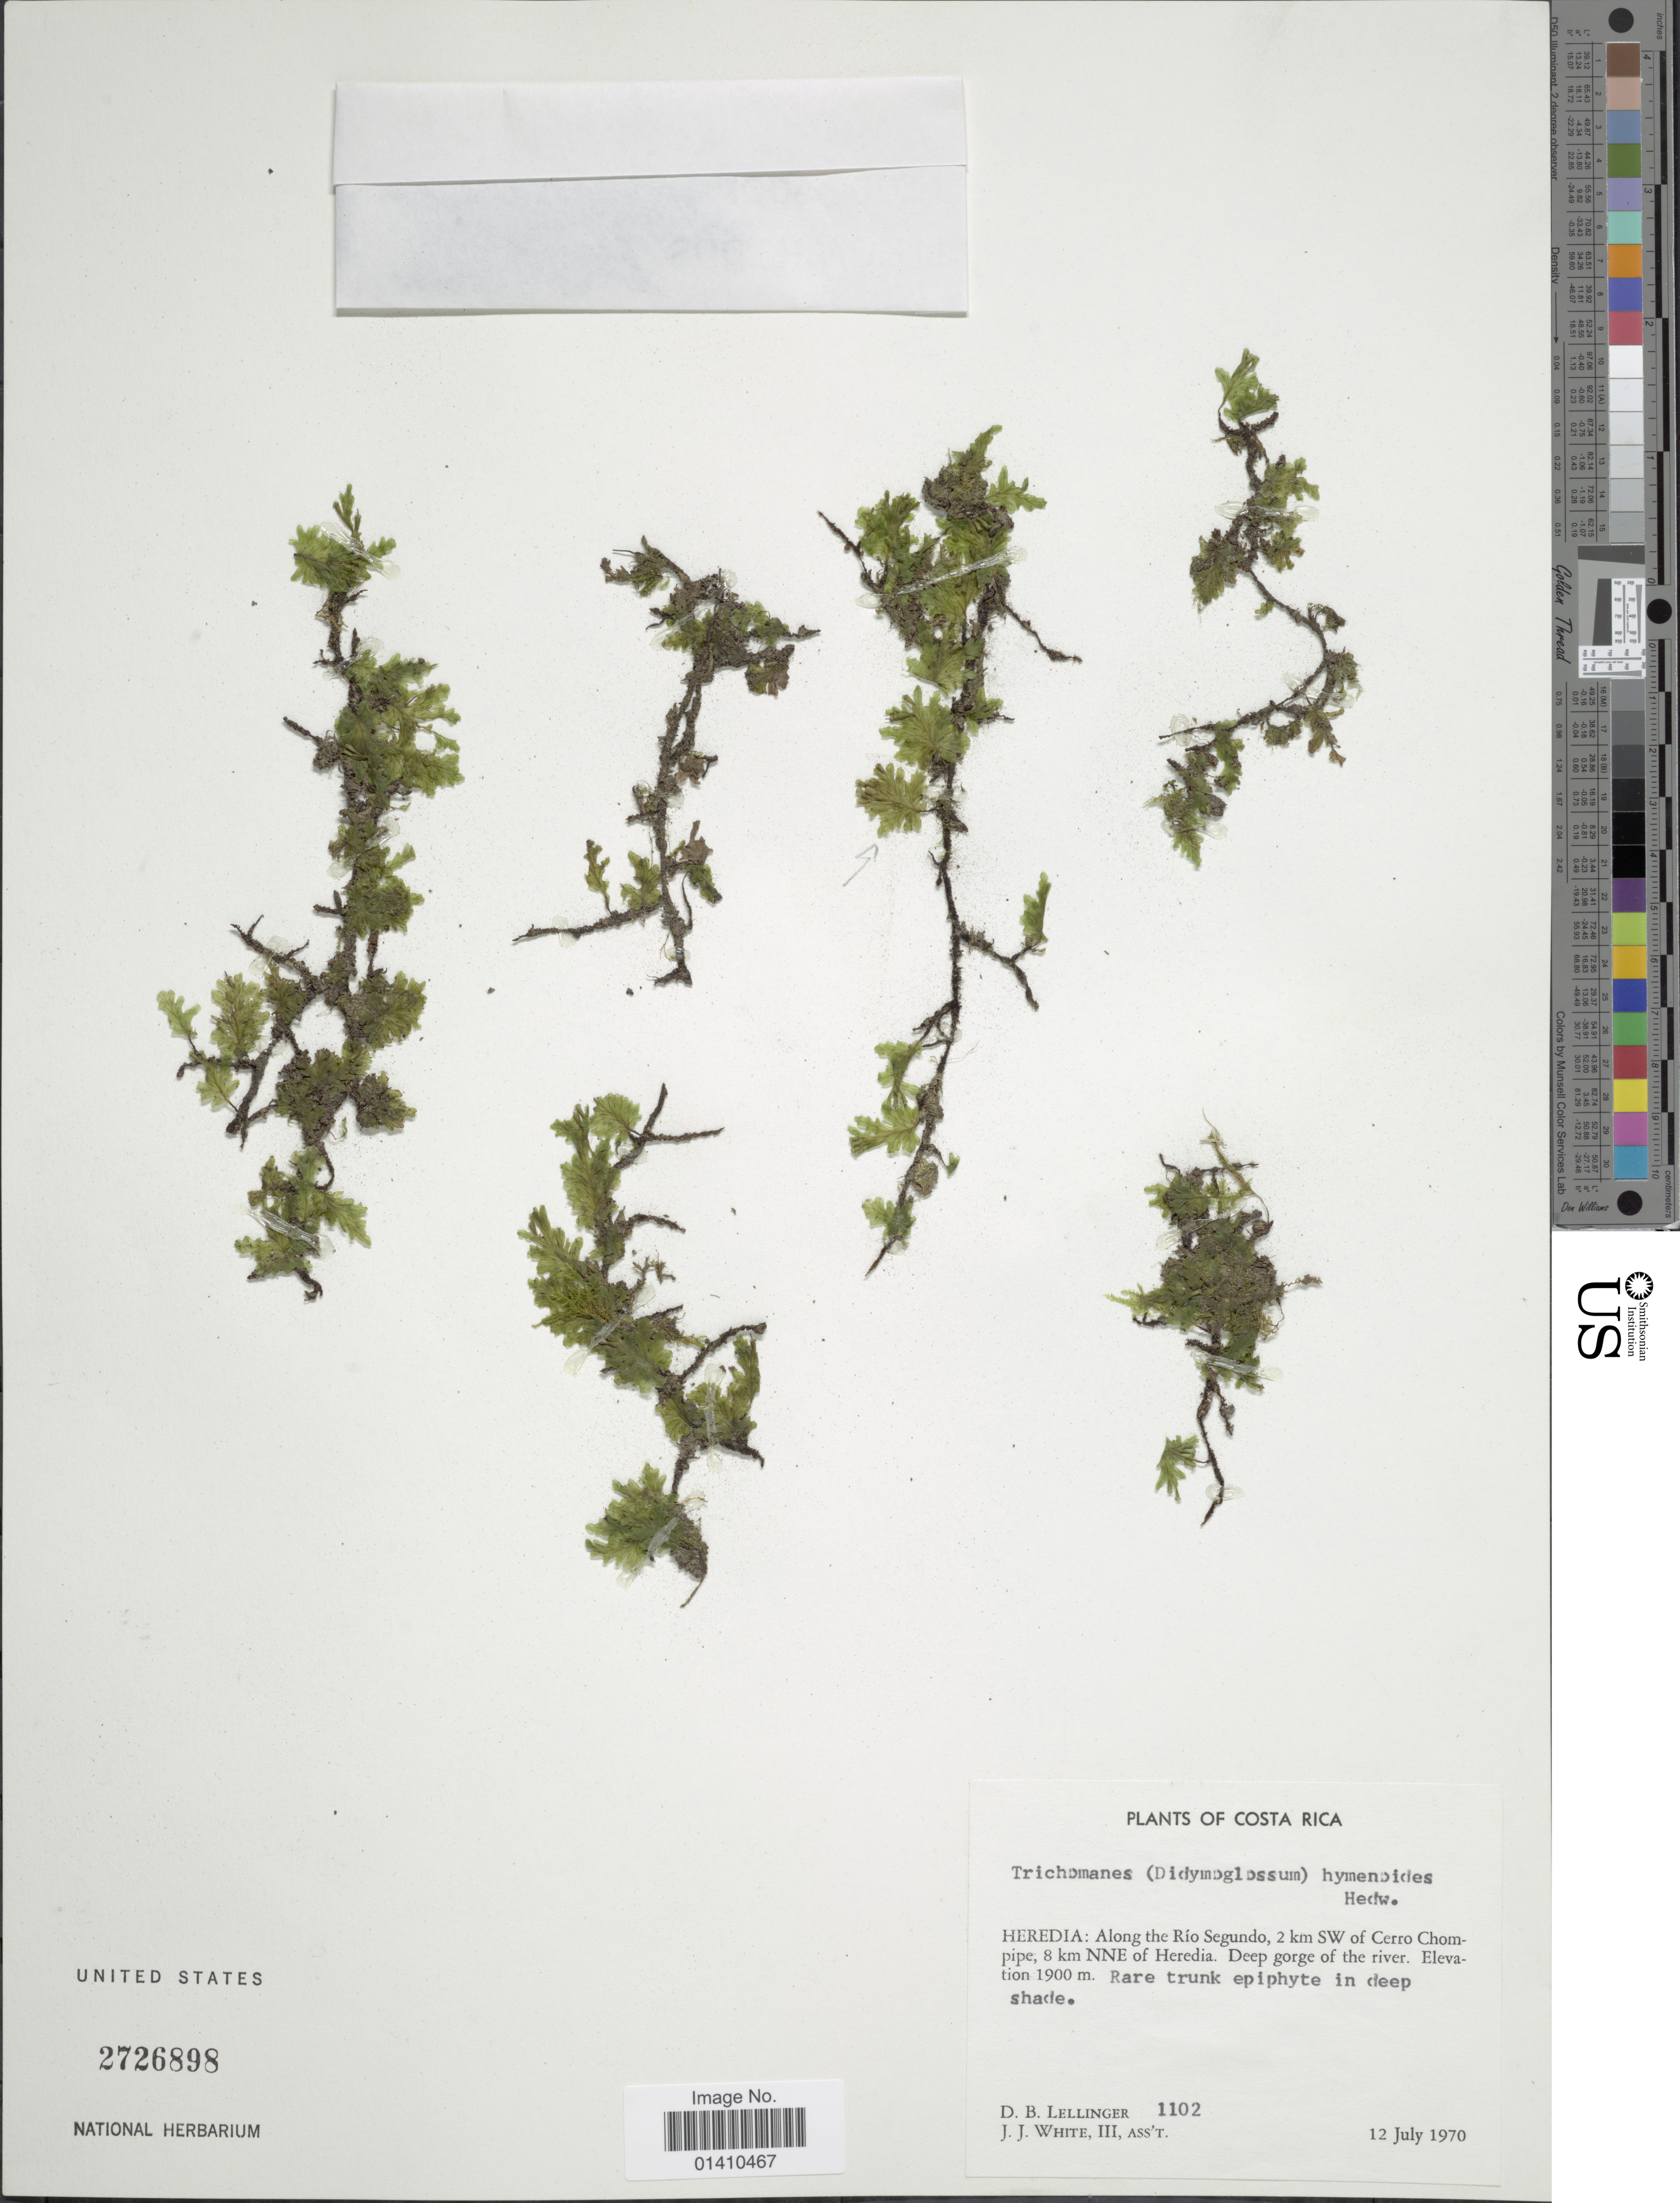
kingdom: Plantae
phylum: Tracheophyta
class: Polypodiopsida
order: Hymenophyllales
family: Hymenophyllaceae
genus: Didymoglossum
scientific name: Didymoglossum hymenoides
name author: (Hedw.) Copel.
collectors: D. B. Lellinger & J. J. White III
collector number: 1102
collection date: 1970-07-12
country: Costa Rica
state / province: Heredia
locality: Along the Roio Segundo, 2 km SW of Cerro Chompipe, 8 km NNE of Heredia. Deep gorge of the river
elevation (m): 1900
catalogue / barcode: US 2726898